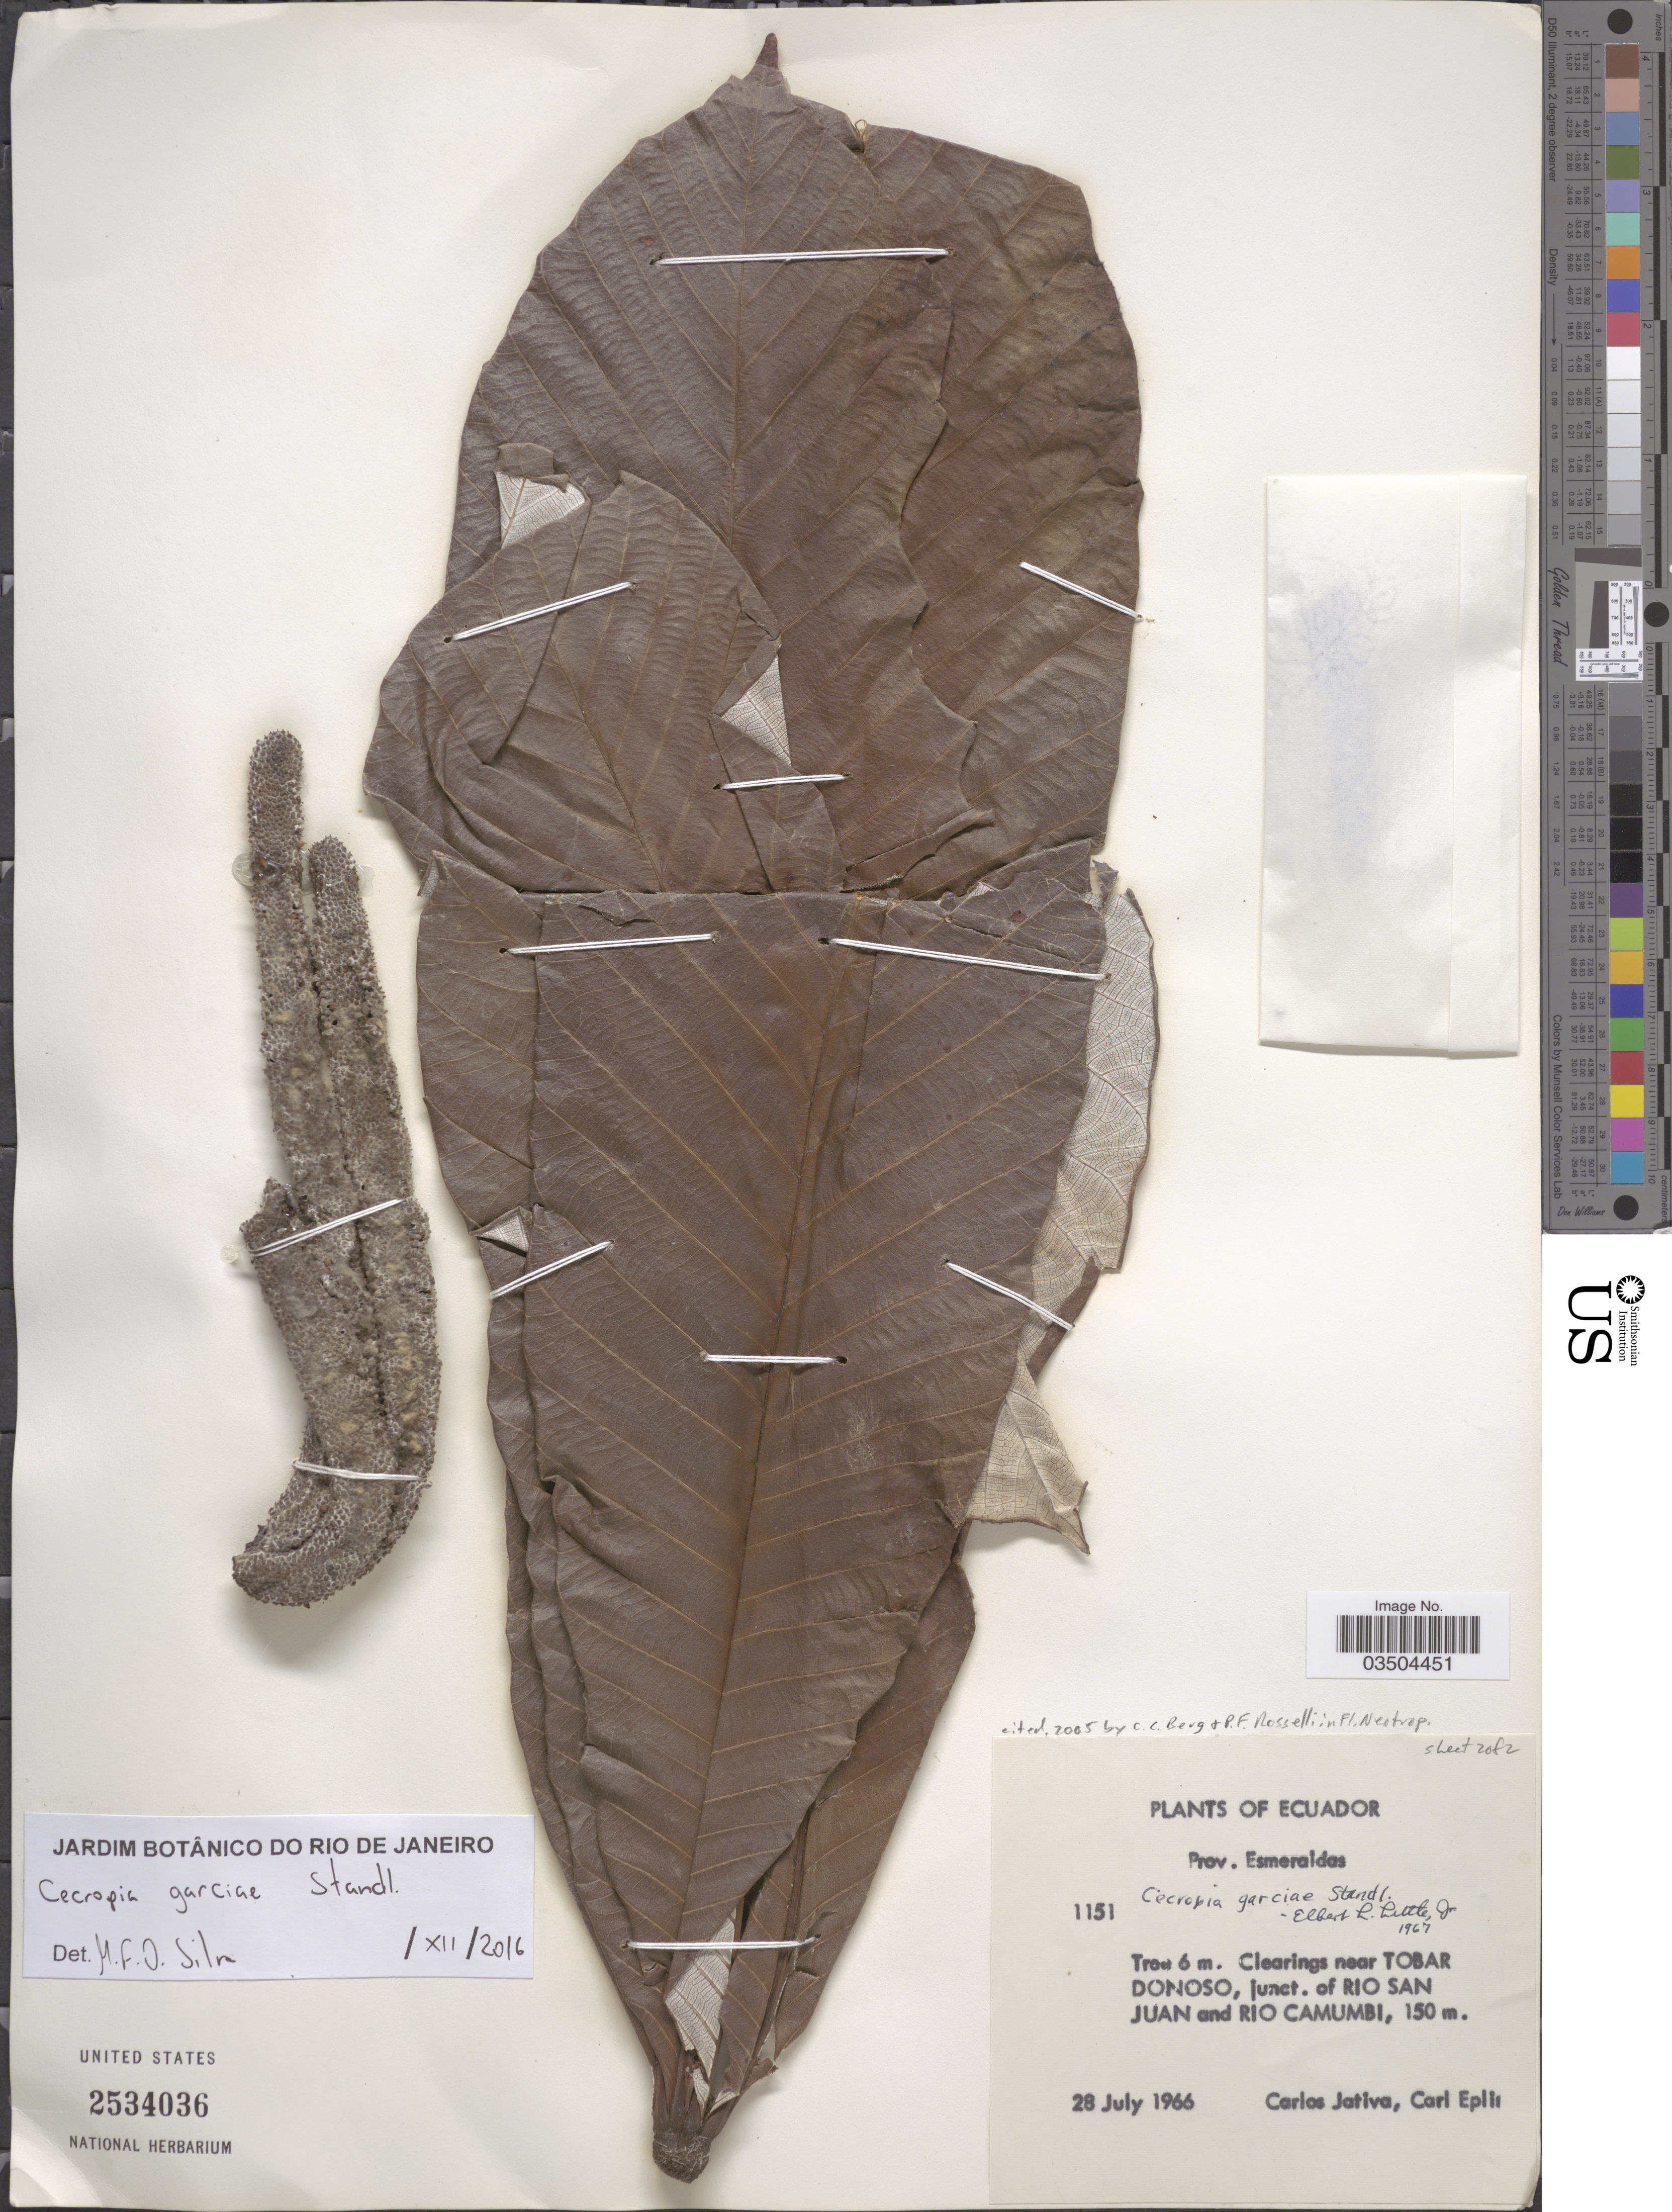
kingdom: Plantae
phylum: Tracheophyta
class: Magnoliopsida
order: Rosales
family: Urticaceae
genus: Cecropia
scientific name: Cecropia garciae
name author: Standl.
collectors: C. D. Játiva & C. C. Epling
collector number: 1151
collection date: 1966-07-28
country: Ecuador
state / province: Esmeraldas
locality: Clearings near Tobar Donoso, junct. of Rio San Juan and Rio Camumbi.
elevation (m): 150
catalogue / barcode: US 2534036